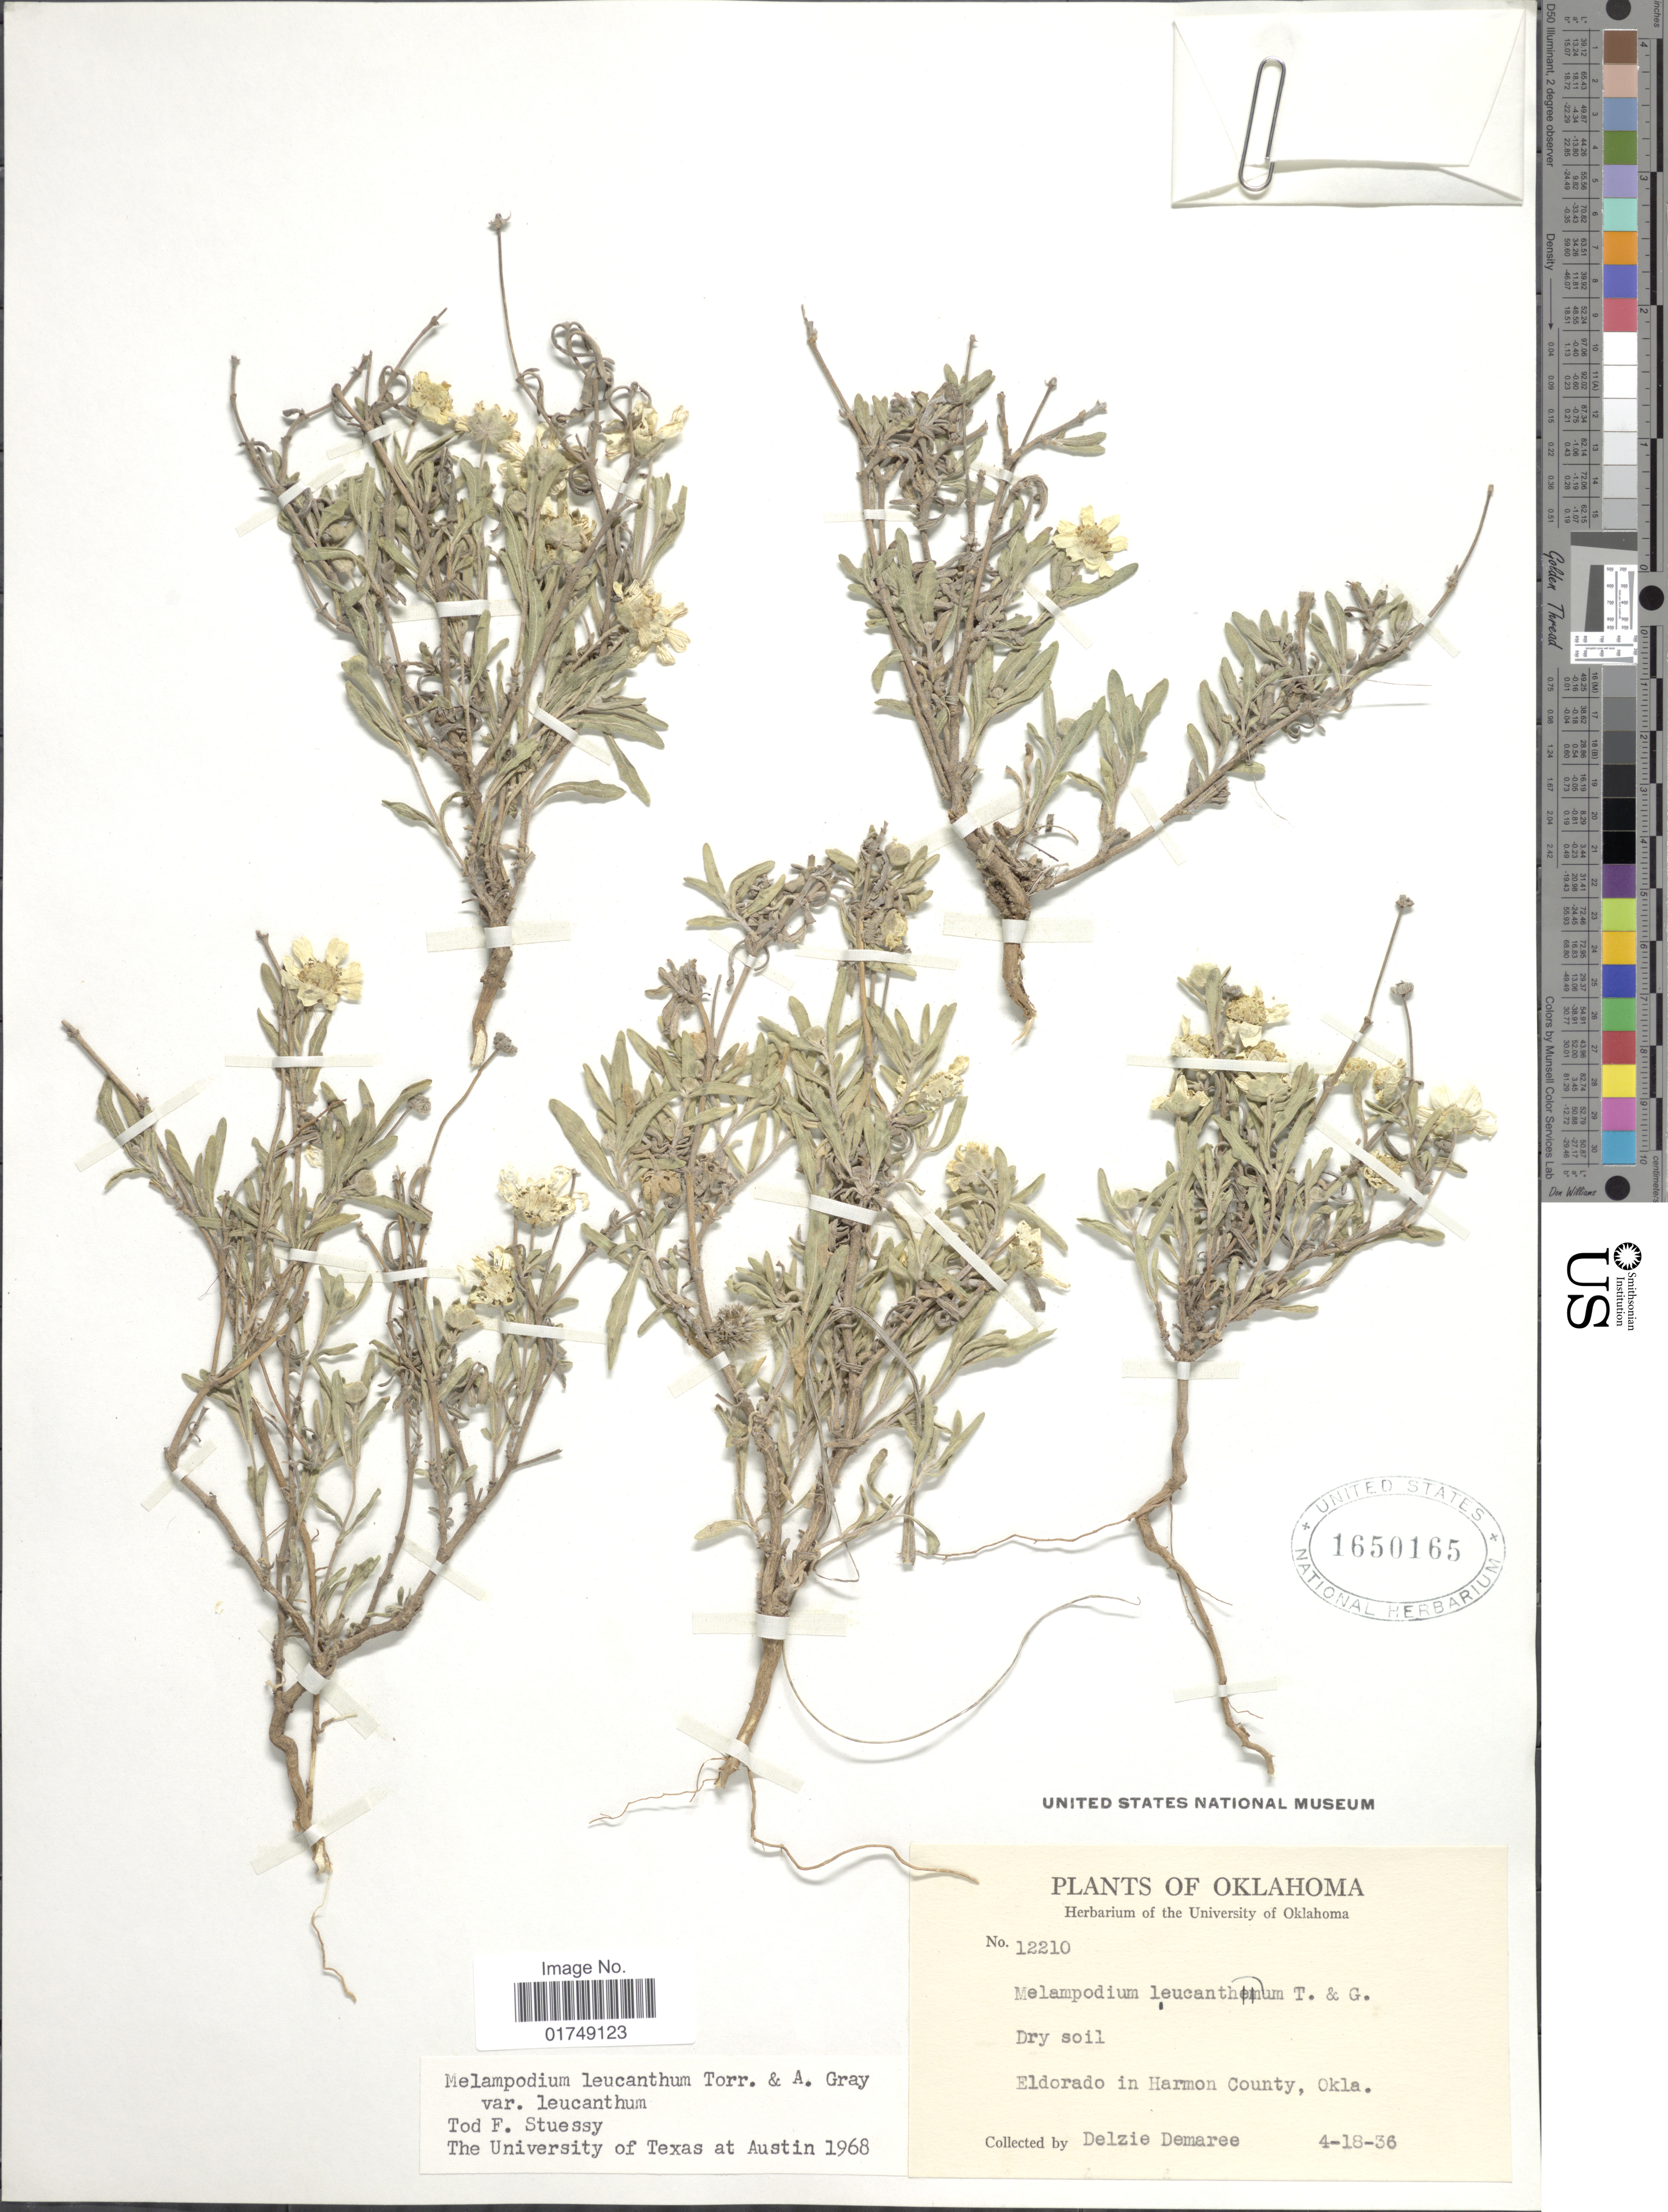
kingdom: Plantae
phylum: Tracheophyta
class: Magnoliopsida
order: Asterales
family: Asteraceae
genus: Melampodium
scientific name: Melampodium leucanthum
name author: Torr. & A. Gray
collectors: D. Demaree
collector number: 12210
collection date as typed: Transcribed d/m/y: 18/4/36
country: United States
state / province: Oklahoma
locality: Eldorado in Harmon County, Okla.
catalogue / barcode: US 1650165